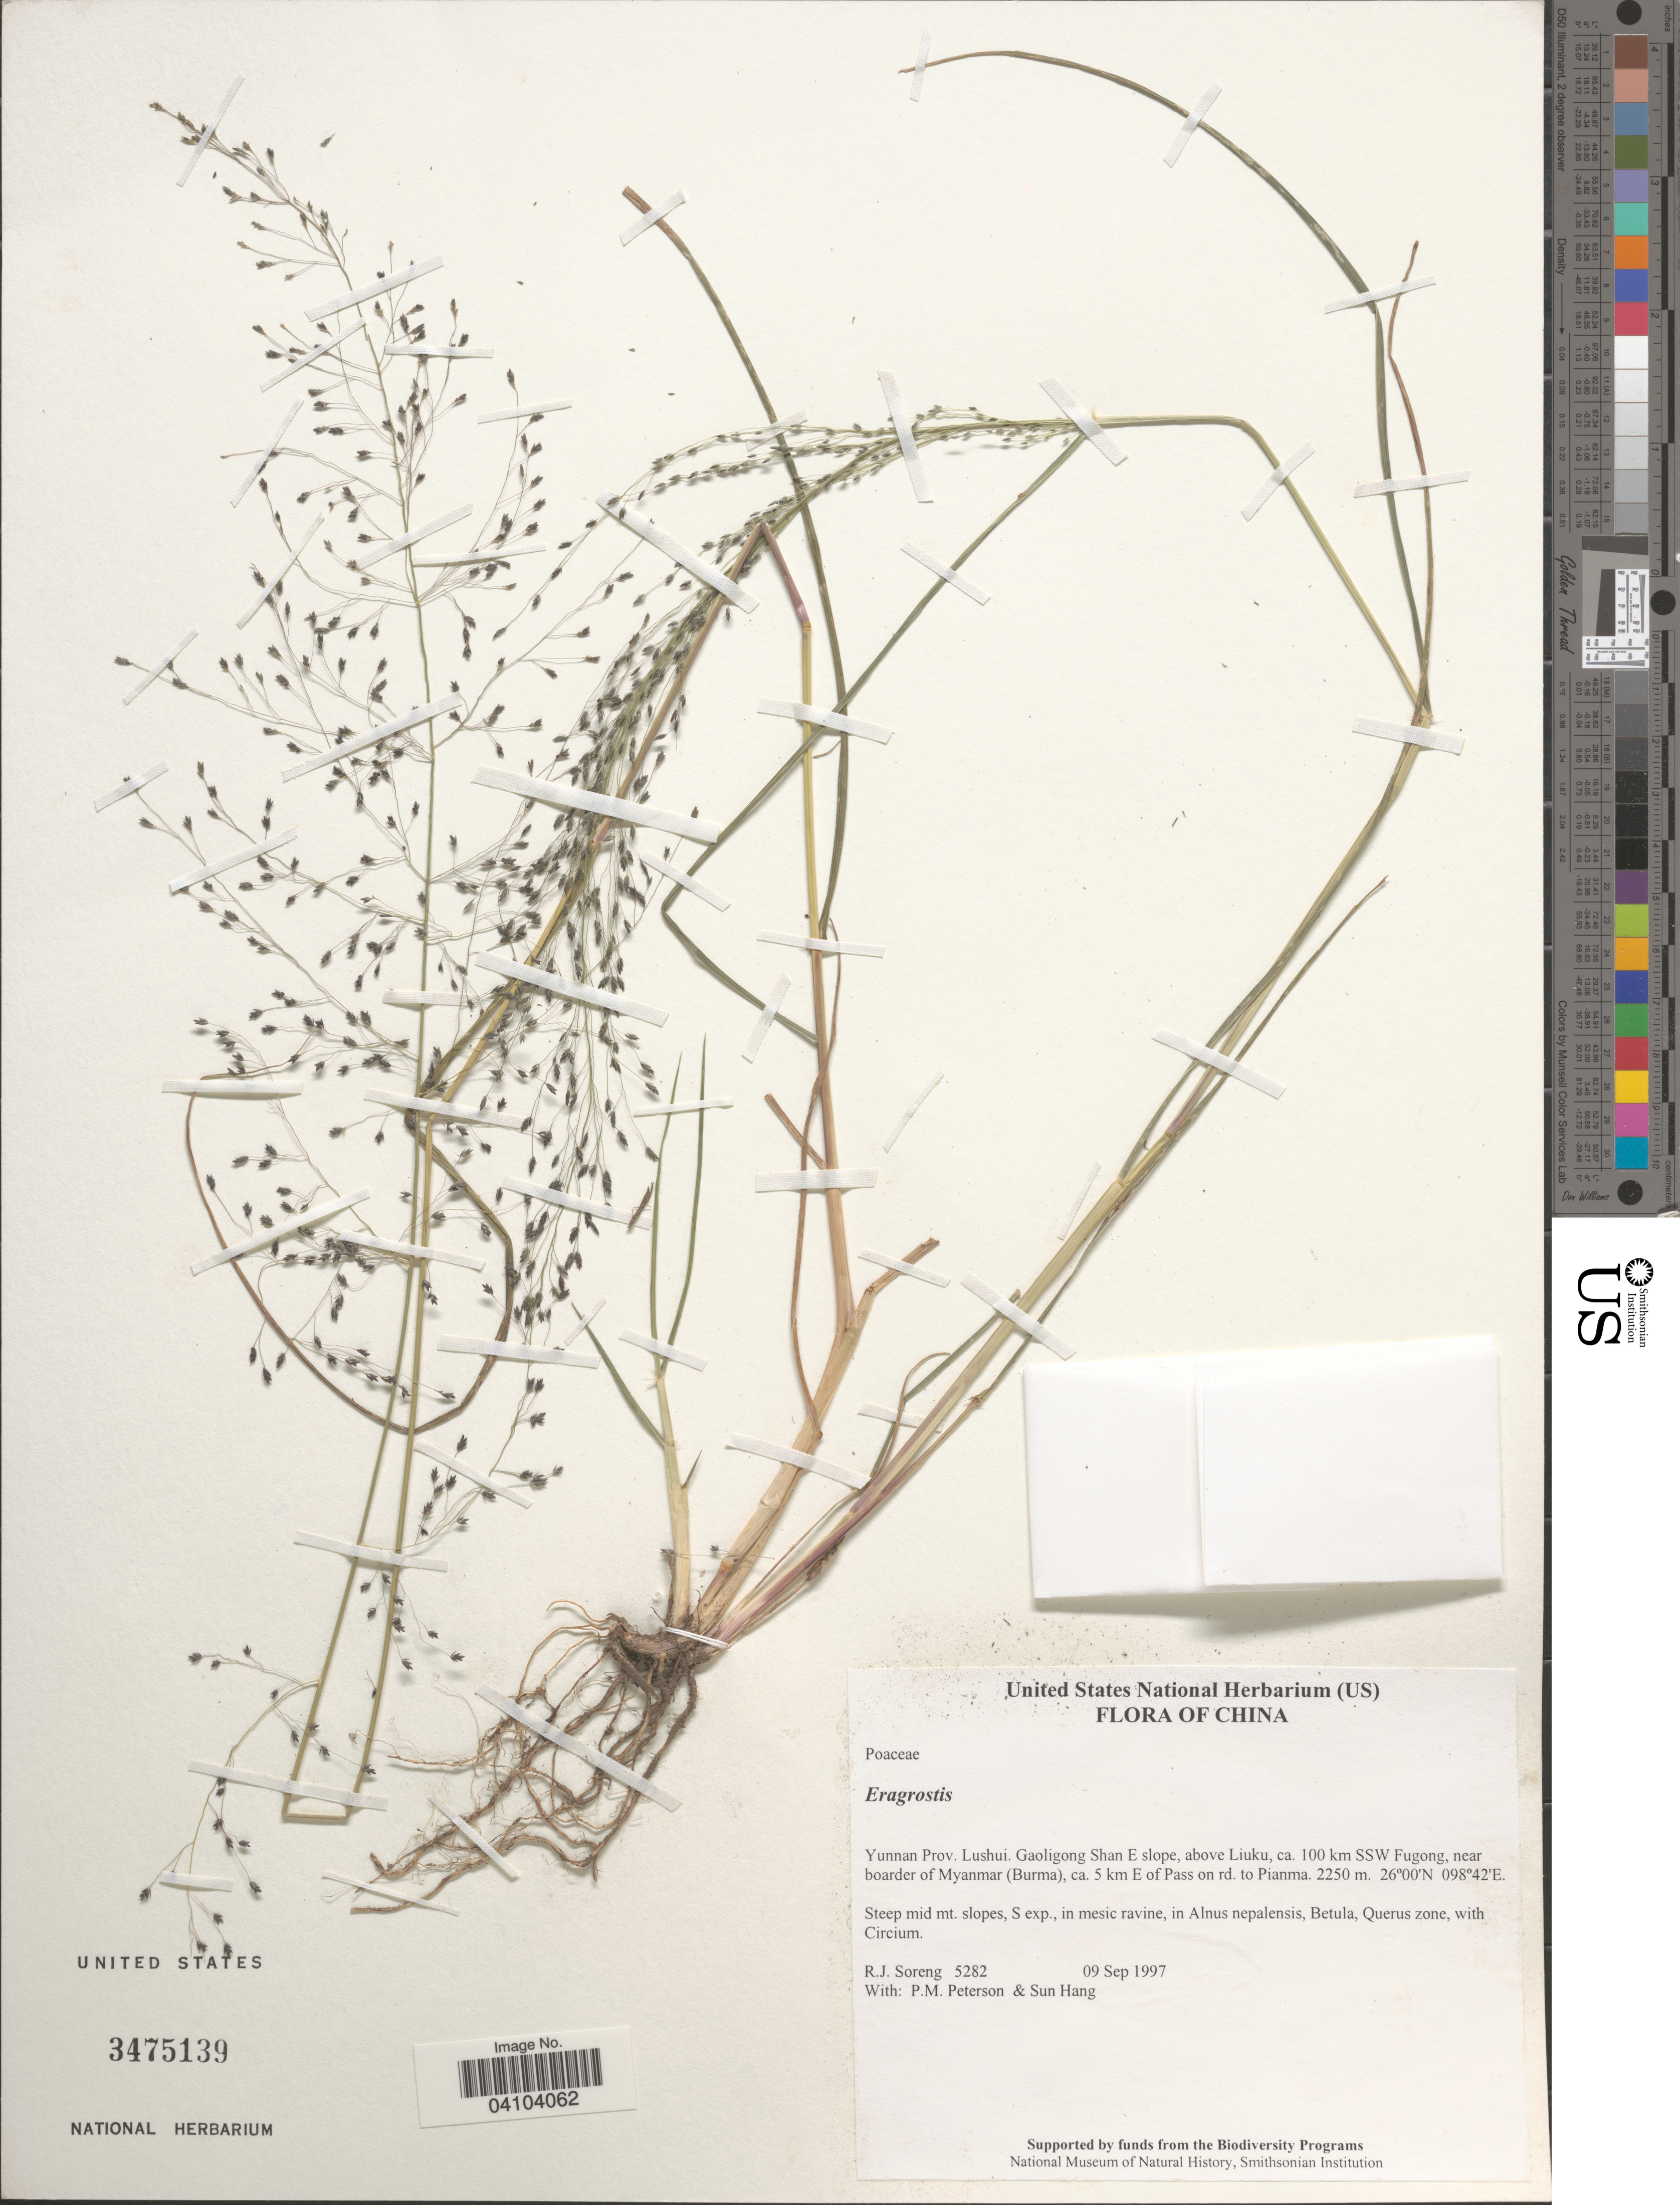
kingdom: Plantae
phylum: Tracheophyta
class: Liliopsida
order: Poales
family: Poaceae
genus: Eragrostis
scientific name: Eragrostis sp.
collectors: R. J. Soreng, P. M. Peterson & Sun Hang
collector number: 5282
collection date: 1997-09-09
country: China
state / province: Yunnan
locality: Prov. Lushui, Gaoligong Shan E slope, above Liuku, ca. 100 km SSW Fugong, near boarder of Myanmar (Burma), ca. 5 km E of Pass on rd. to Pianma.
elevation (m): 2250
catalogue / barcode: US 3475139